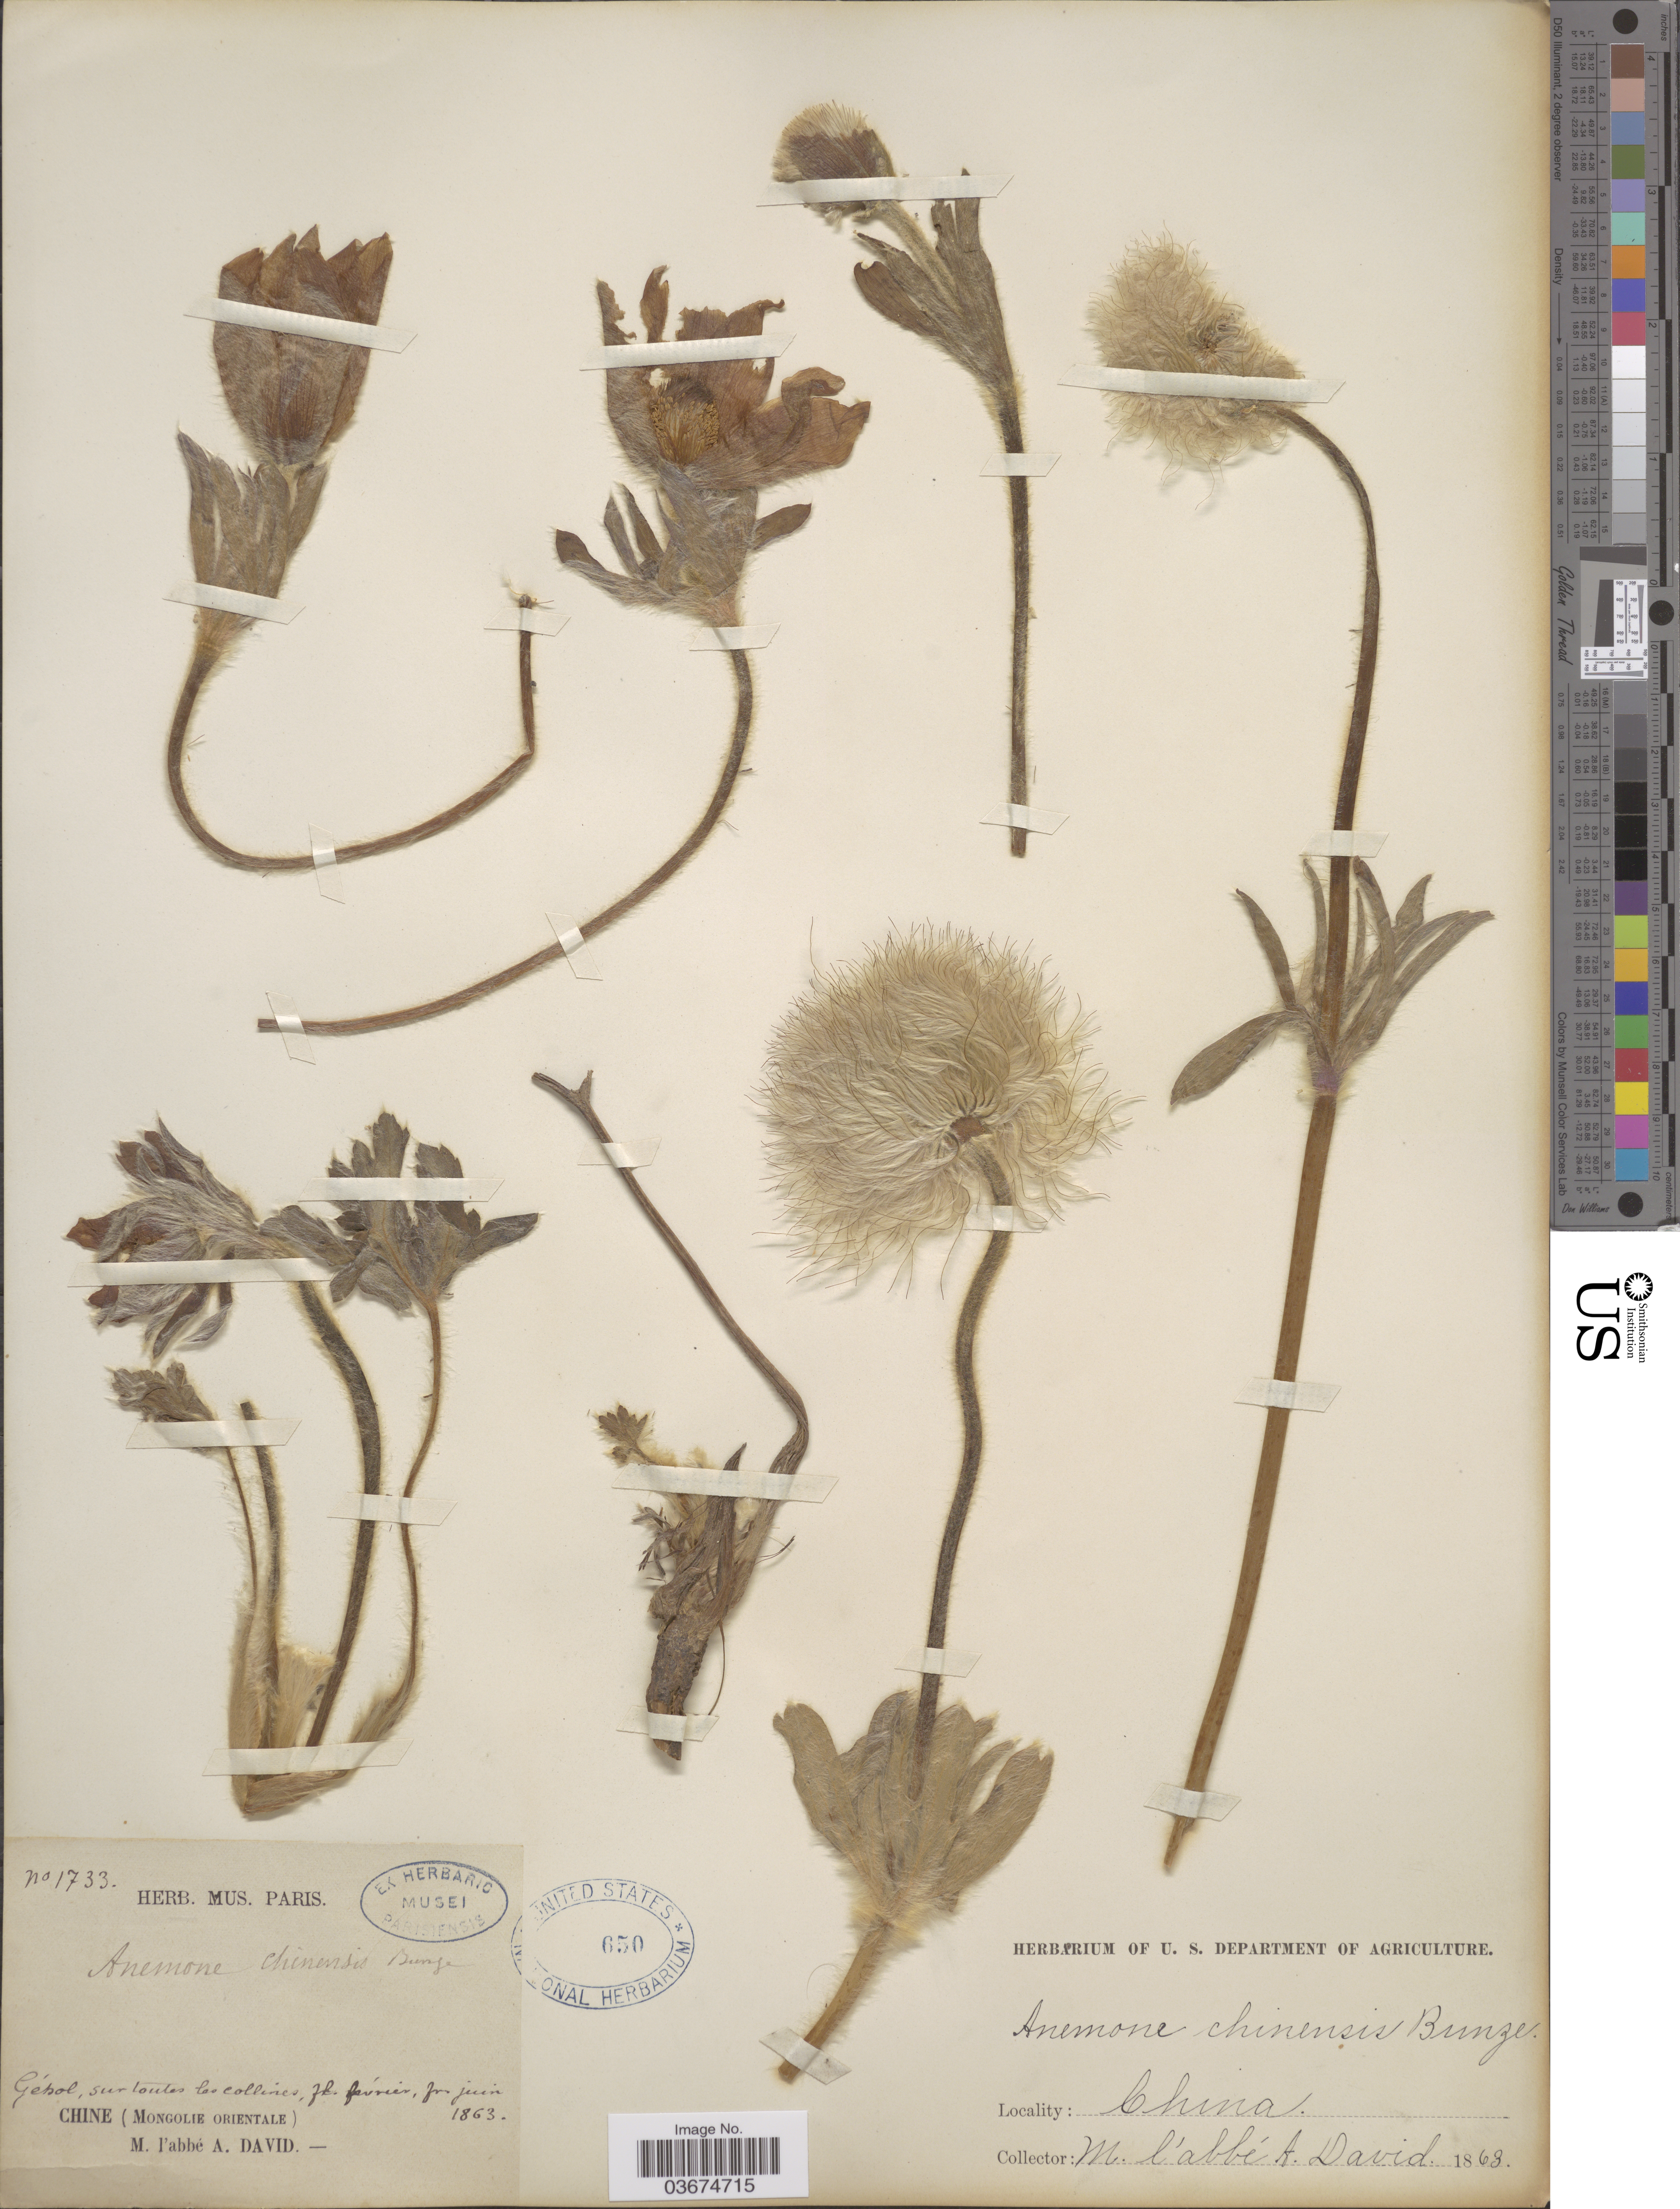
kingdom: Plantae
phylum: Tracheophyta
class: Magnoliopsida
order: Ranunculales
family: Ranunculaceae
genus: Pulsatilla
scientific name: Pulsatilla chinensis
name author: (Bunge) Regel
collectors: A. David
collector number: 1733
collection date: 1863-06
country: China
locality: Gébol, sur toutes las collines. (Mongolie Orientale).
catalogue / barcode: US 650